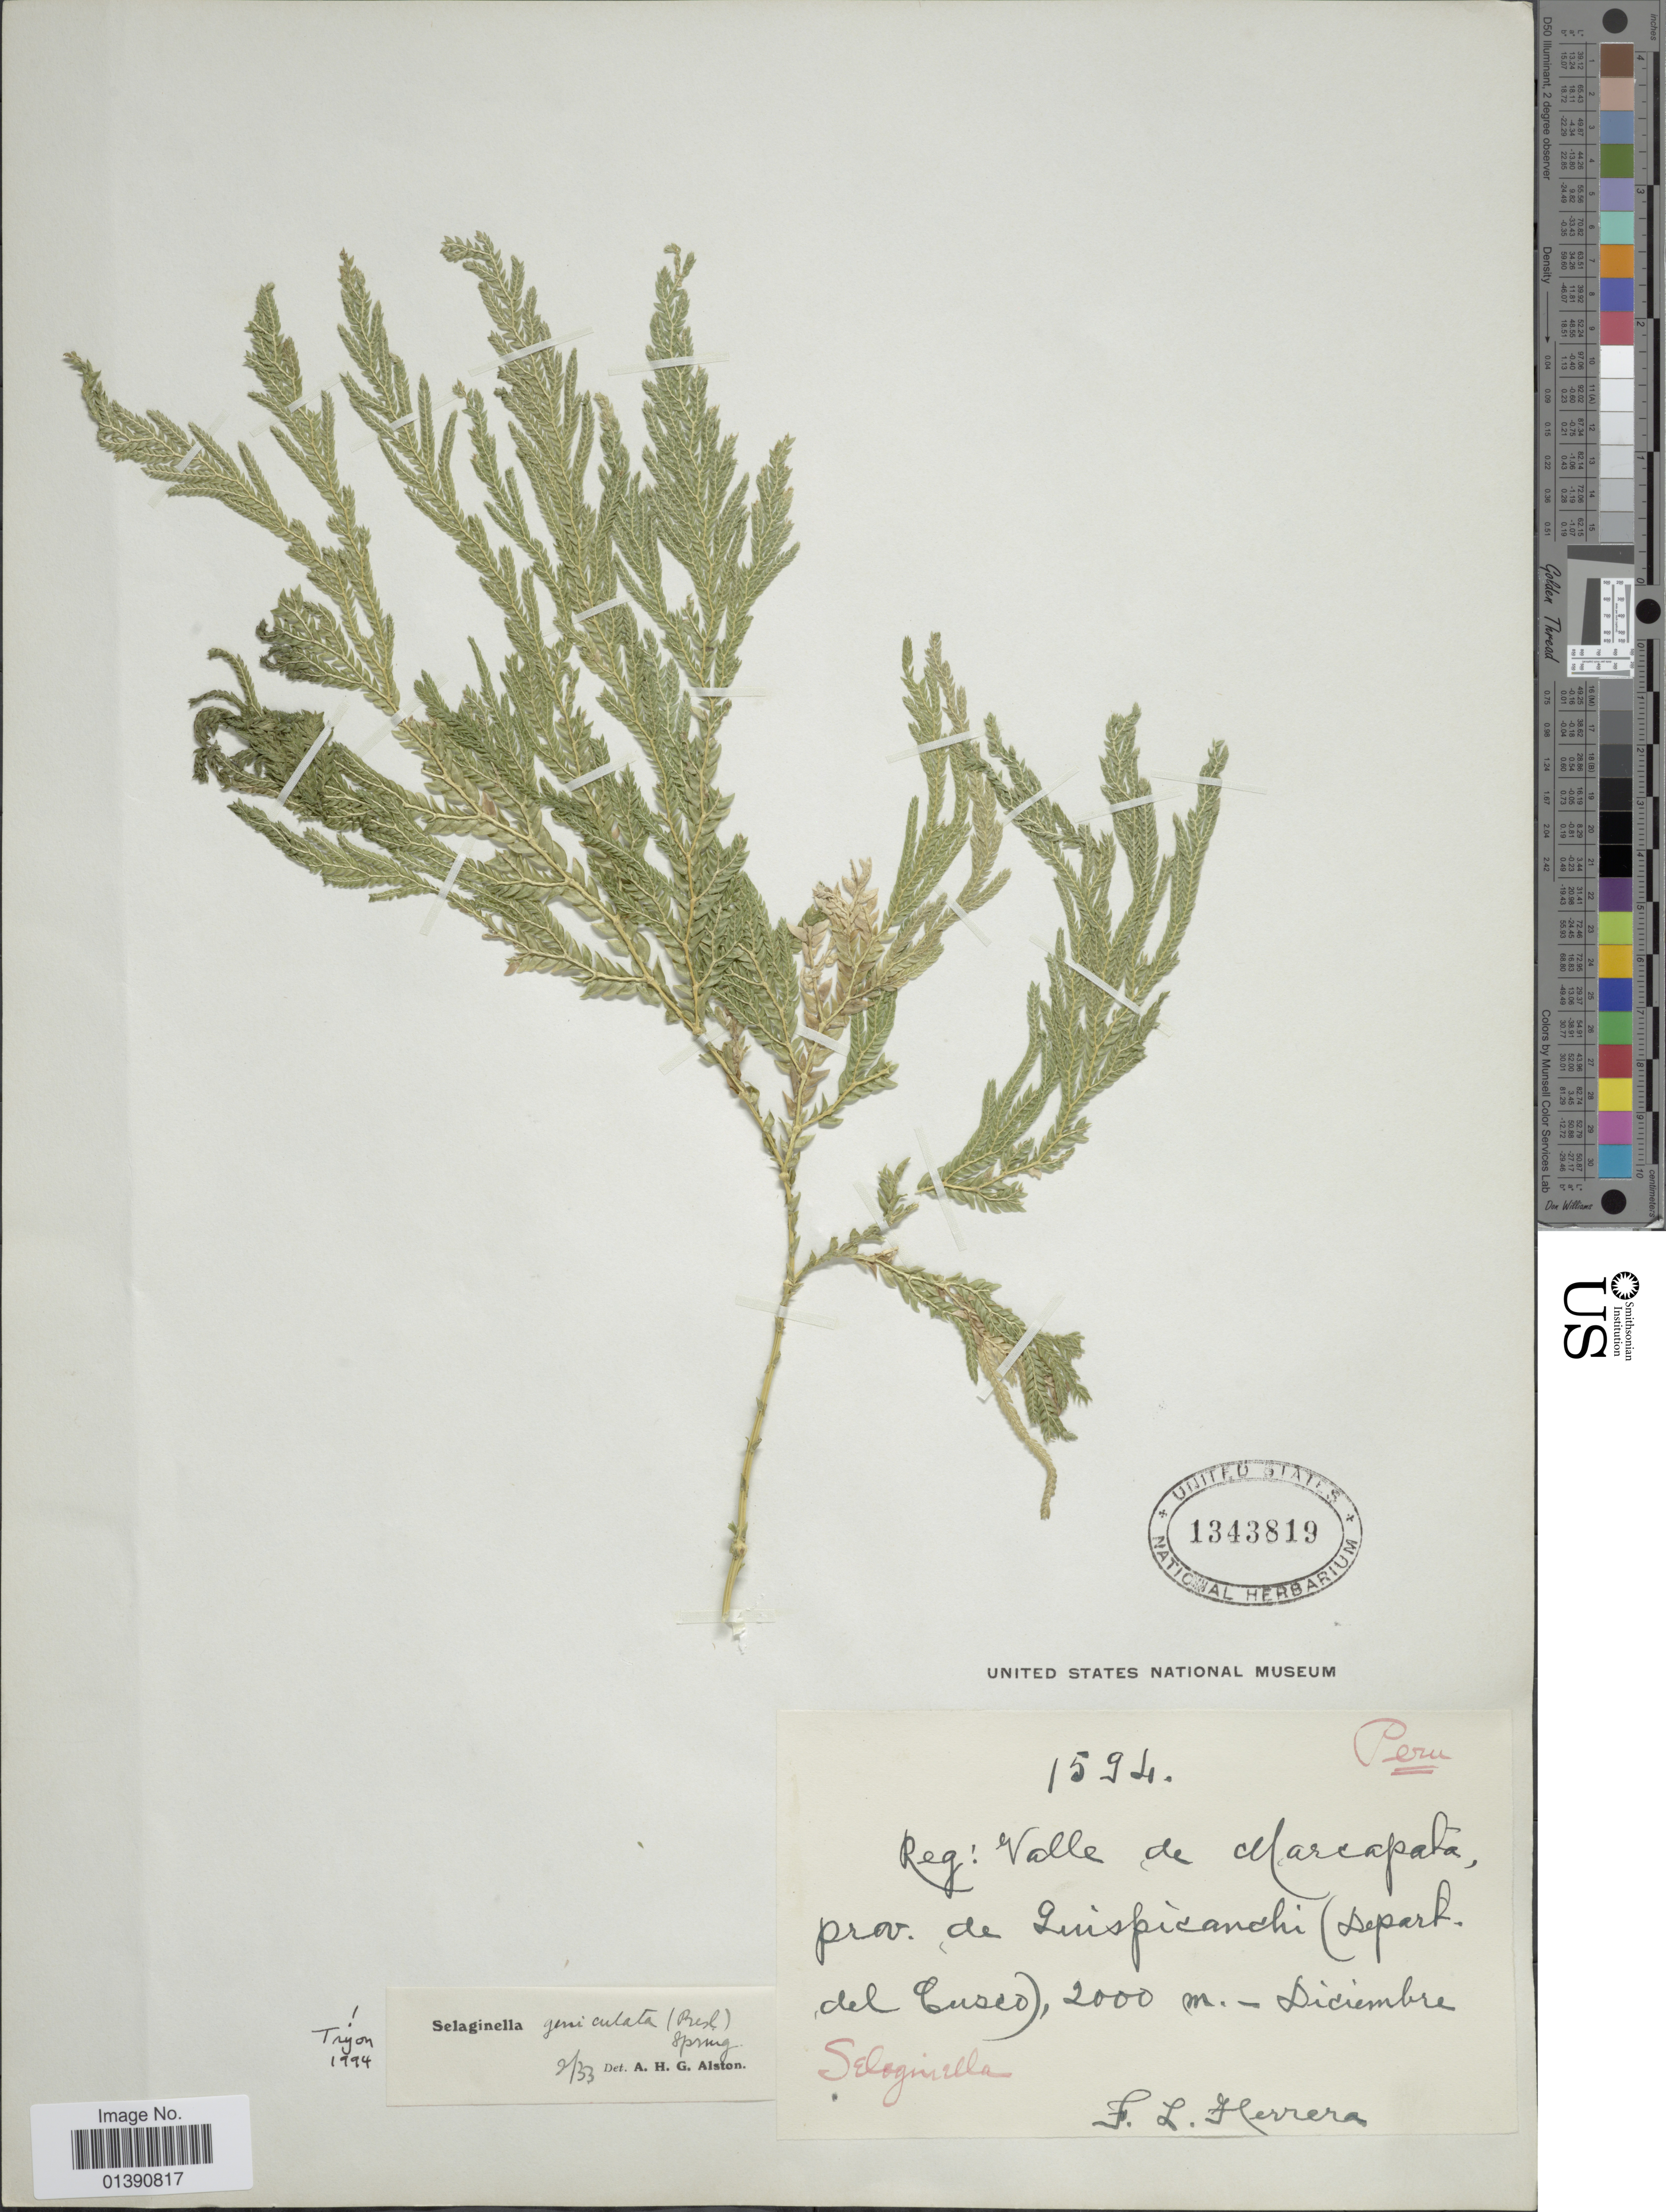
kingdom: Plantae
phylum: Tracheophyta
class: Lycopodiopsida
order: Selaginellales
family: Selaginellaceae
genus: Selaginella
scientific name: Selaginella geniculata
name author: (C. Presl) Spring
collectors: F. L. Herrera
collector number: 1594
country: Peru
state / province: Cusco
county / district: Quispicanchis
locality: Valle de Marcapata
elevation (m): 2000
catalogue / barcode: US 1343819